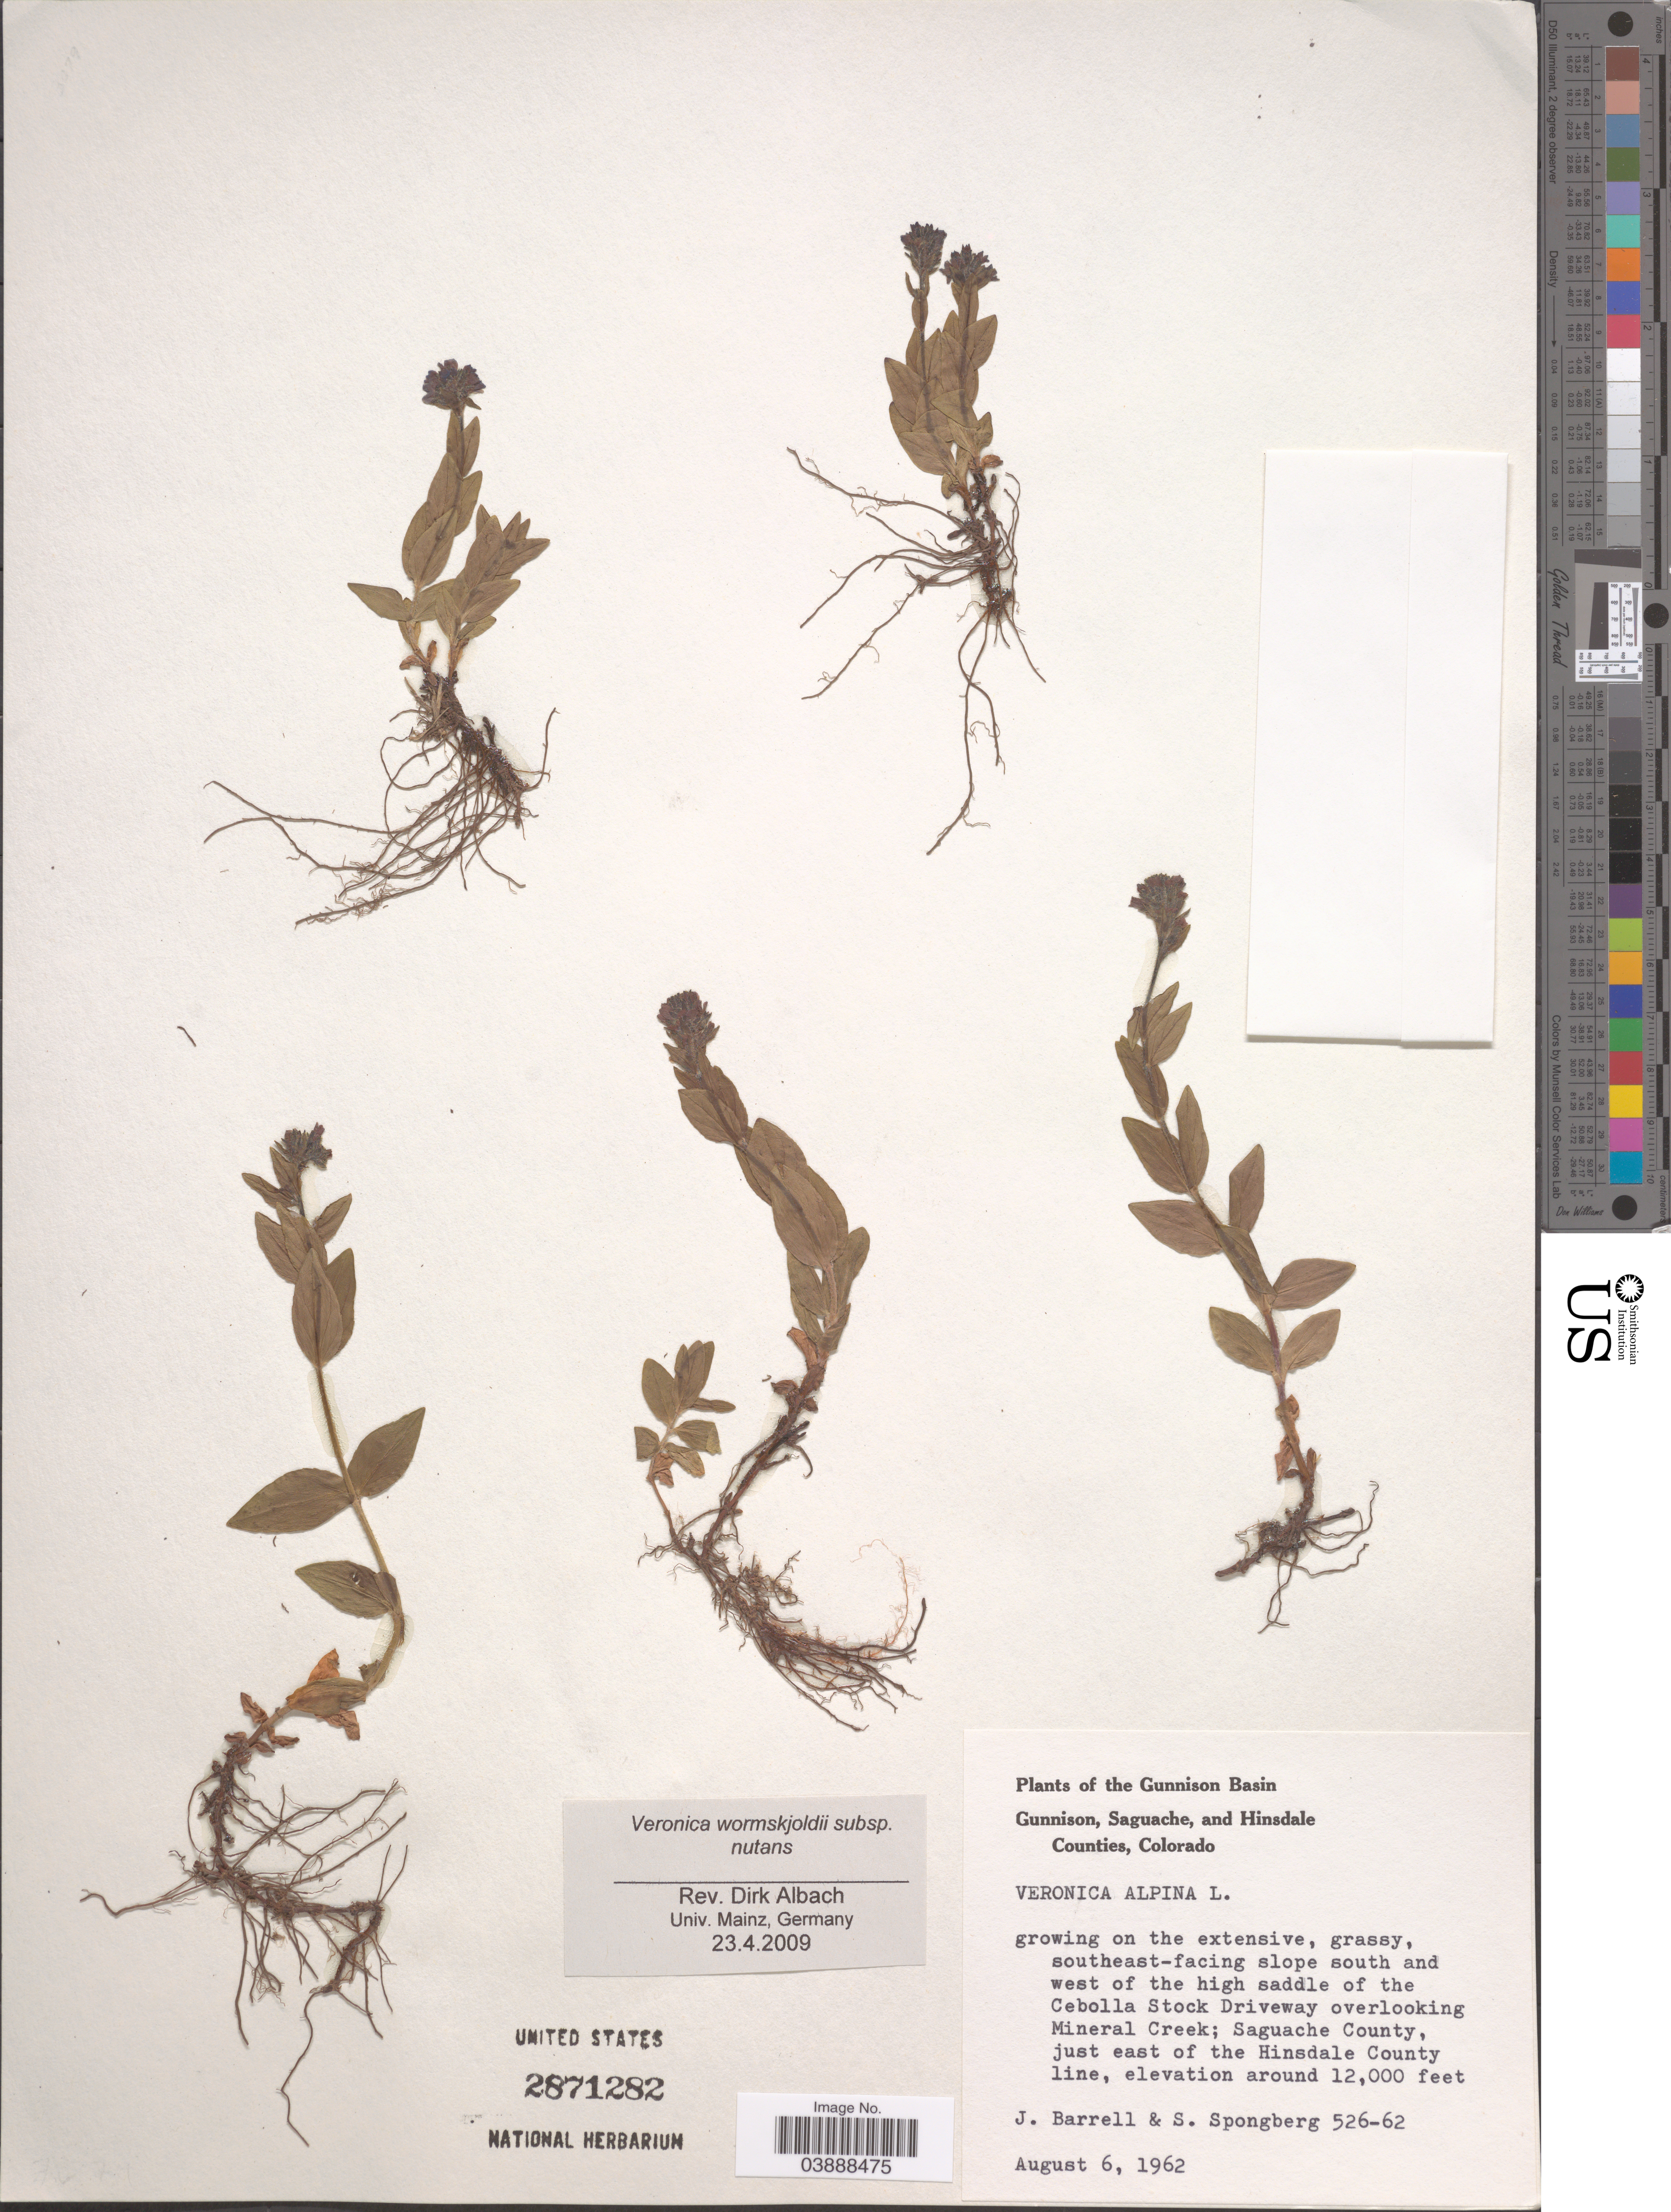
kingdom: Plantae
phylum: Tracheophyta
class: Magnoliopsida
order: Lamiales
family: Plantaginaceae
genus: Veronica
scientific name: Veronica wormskjoldii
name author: Roem. & Schult.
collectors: J. Barrell & S. A.Spongberg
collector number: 526-62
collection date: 1962-08-06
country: United States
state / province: Colorado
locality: The Gunnison Basin. Southeast-facing slope south and west of the high saddle of the Cebolla Stock Driveway overlooking Mineral Creek; Saguache County, just east of the Hinsdale County line.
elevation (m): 3658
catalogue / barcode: US 2871282